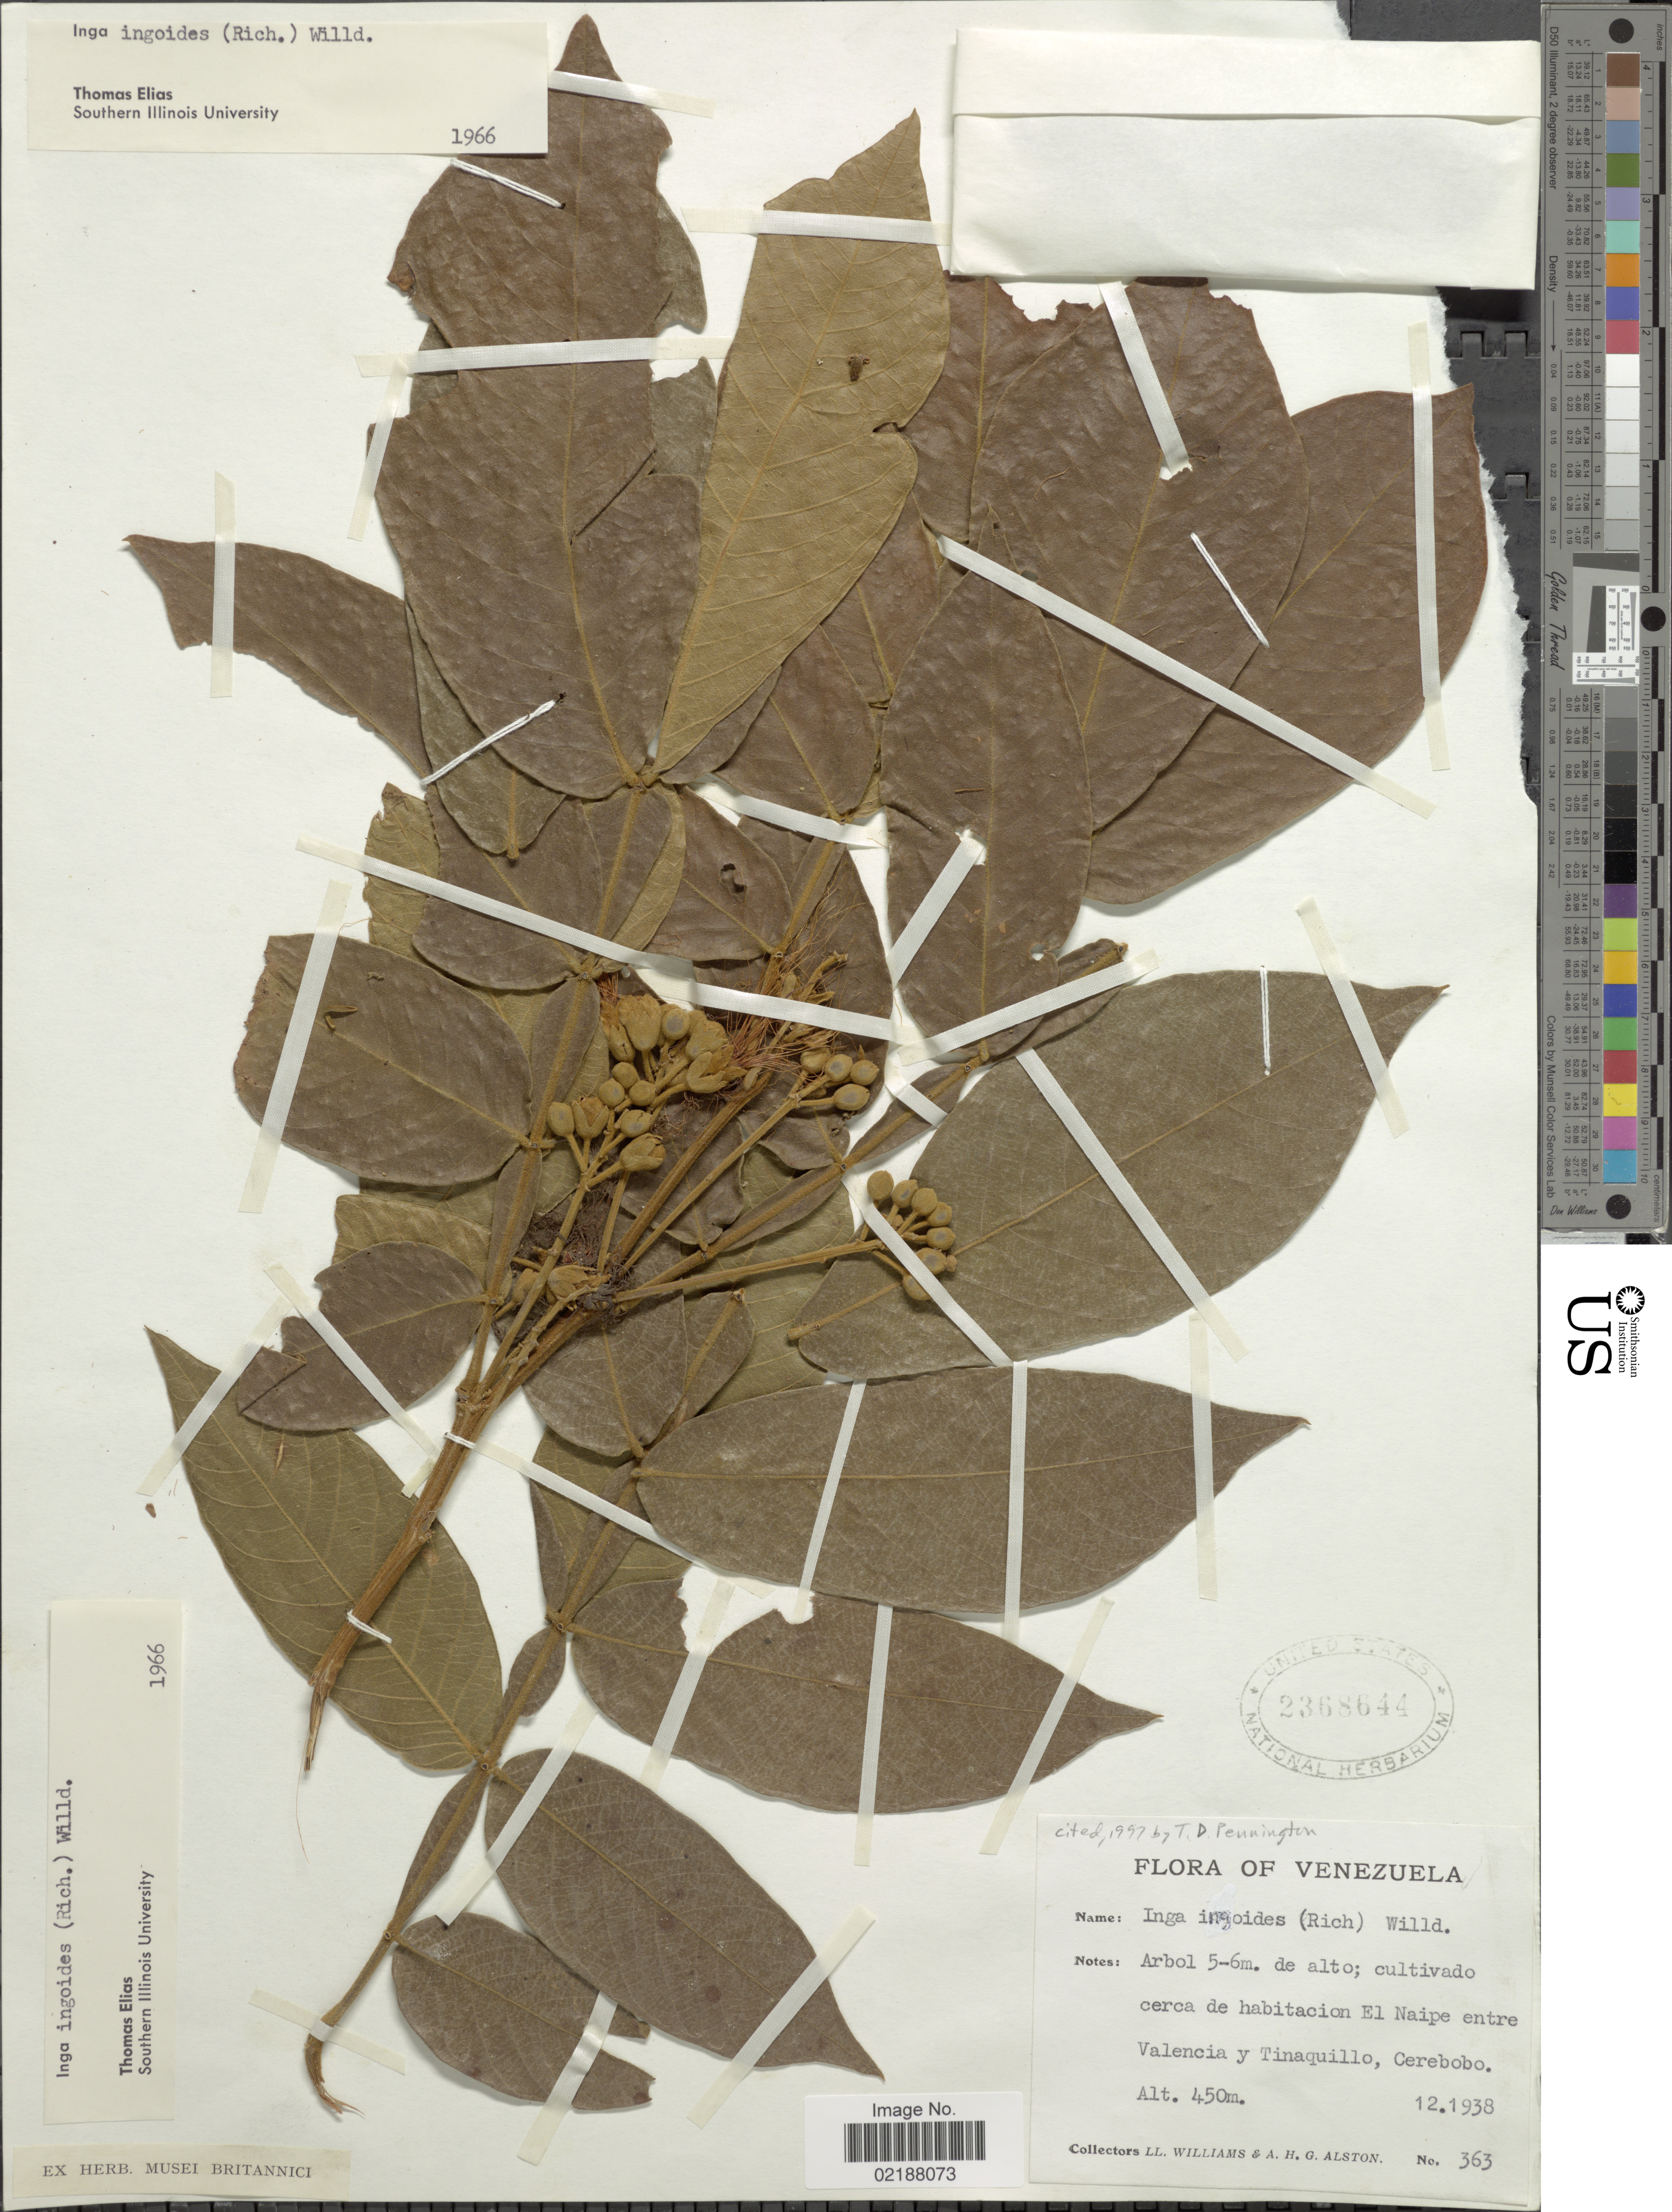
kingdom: Plantae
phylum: Tracheophyta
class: Magnoliopsida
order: Fabales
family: Fabaceae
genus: Inga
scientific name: Inga ingoides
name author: (Rich.) Willd.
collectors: Ll. Williams & A. H. Alston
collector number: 363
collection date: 1938-12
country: Venezuela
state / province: Carabobo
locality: Cultivado cerca de habitacion El Naipe entre Valencia y Tinaquillo, Cerebobo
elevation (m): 450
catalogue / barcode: US 2368644